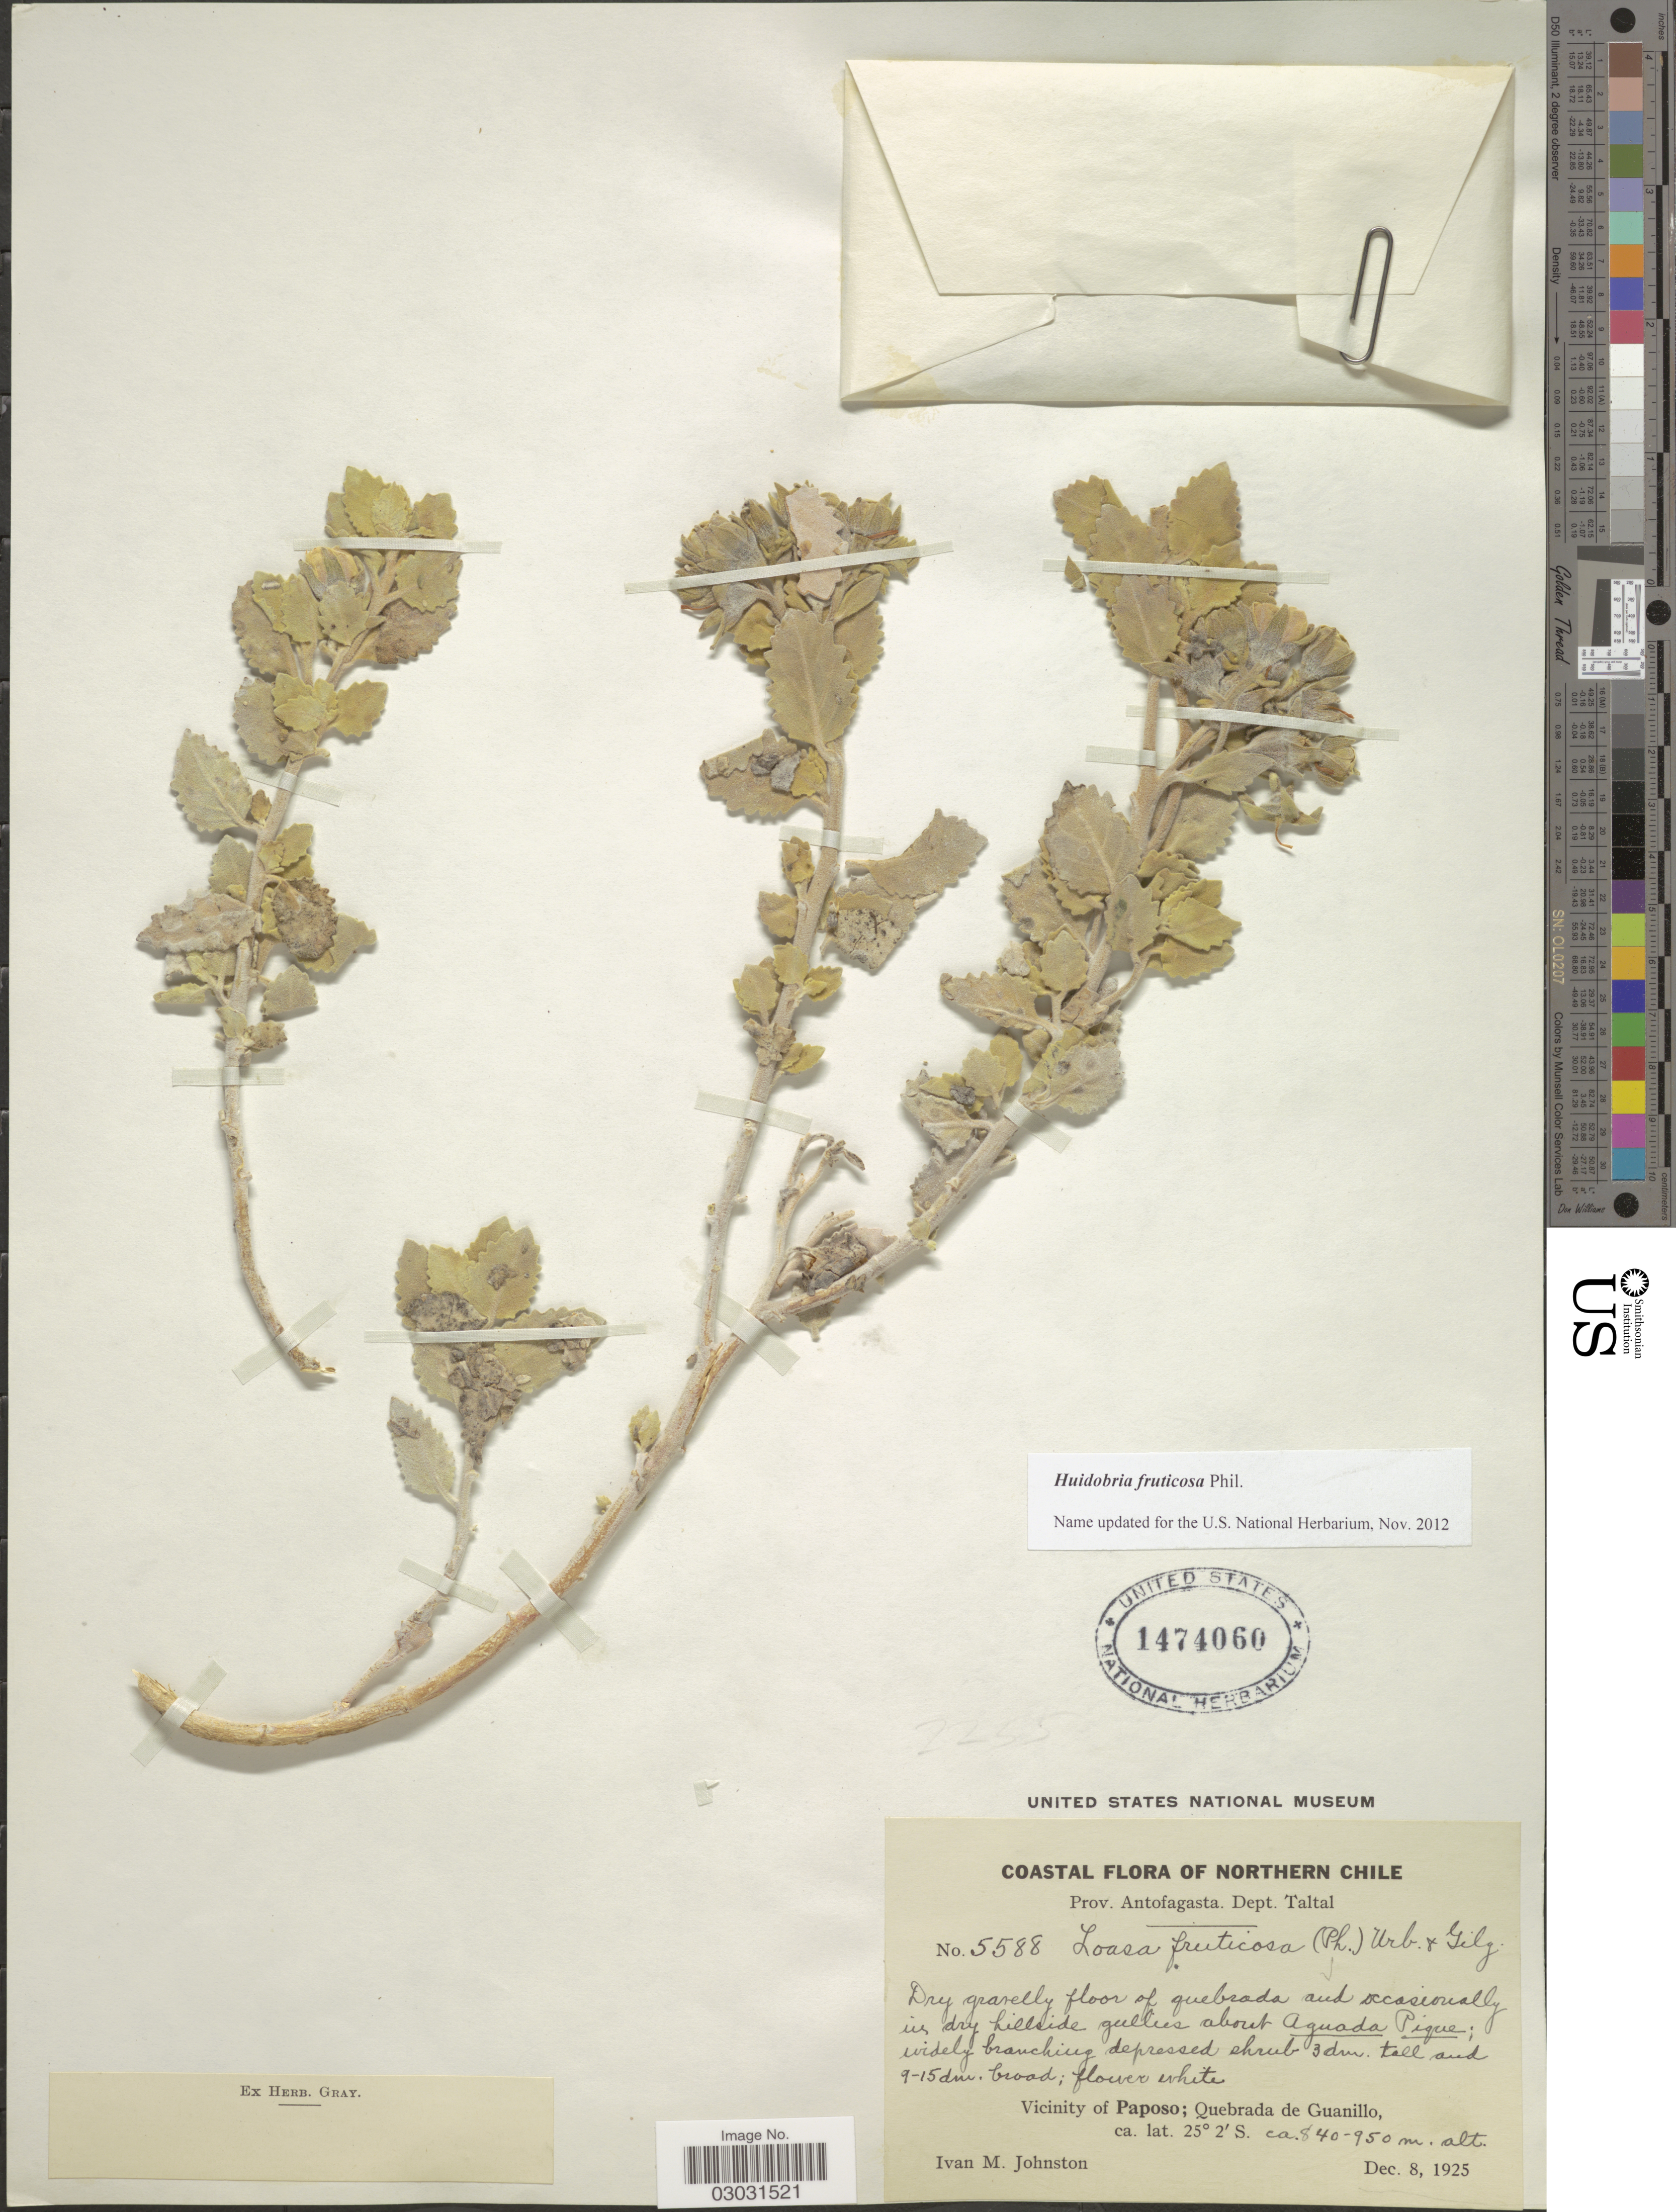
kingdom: Plantae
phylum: Tracheophyta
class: Magnoliopsida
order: Cornales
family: Loasaceae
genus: Huidobria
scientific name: Huidobria fruticosa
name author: Phil.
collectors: I.M. Johnston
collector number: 5588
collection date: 1925-12-08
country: Chile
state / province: Antofagasta (II)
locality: Coastal. Northern Chile. Dept. Taltal. About Aguada Pique. Vicinity of Paposo; Quebrada de Guanillo.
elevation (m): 840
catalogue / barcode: US 1474060